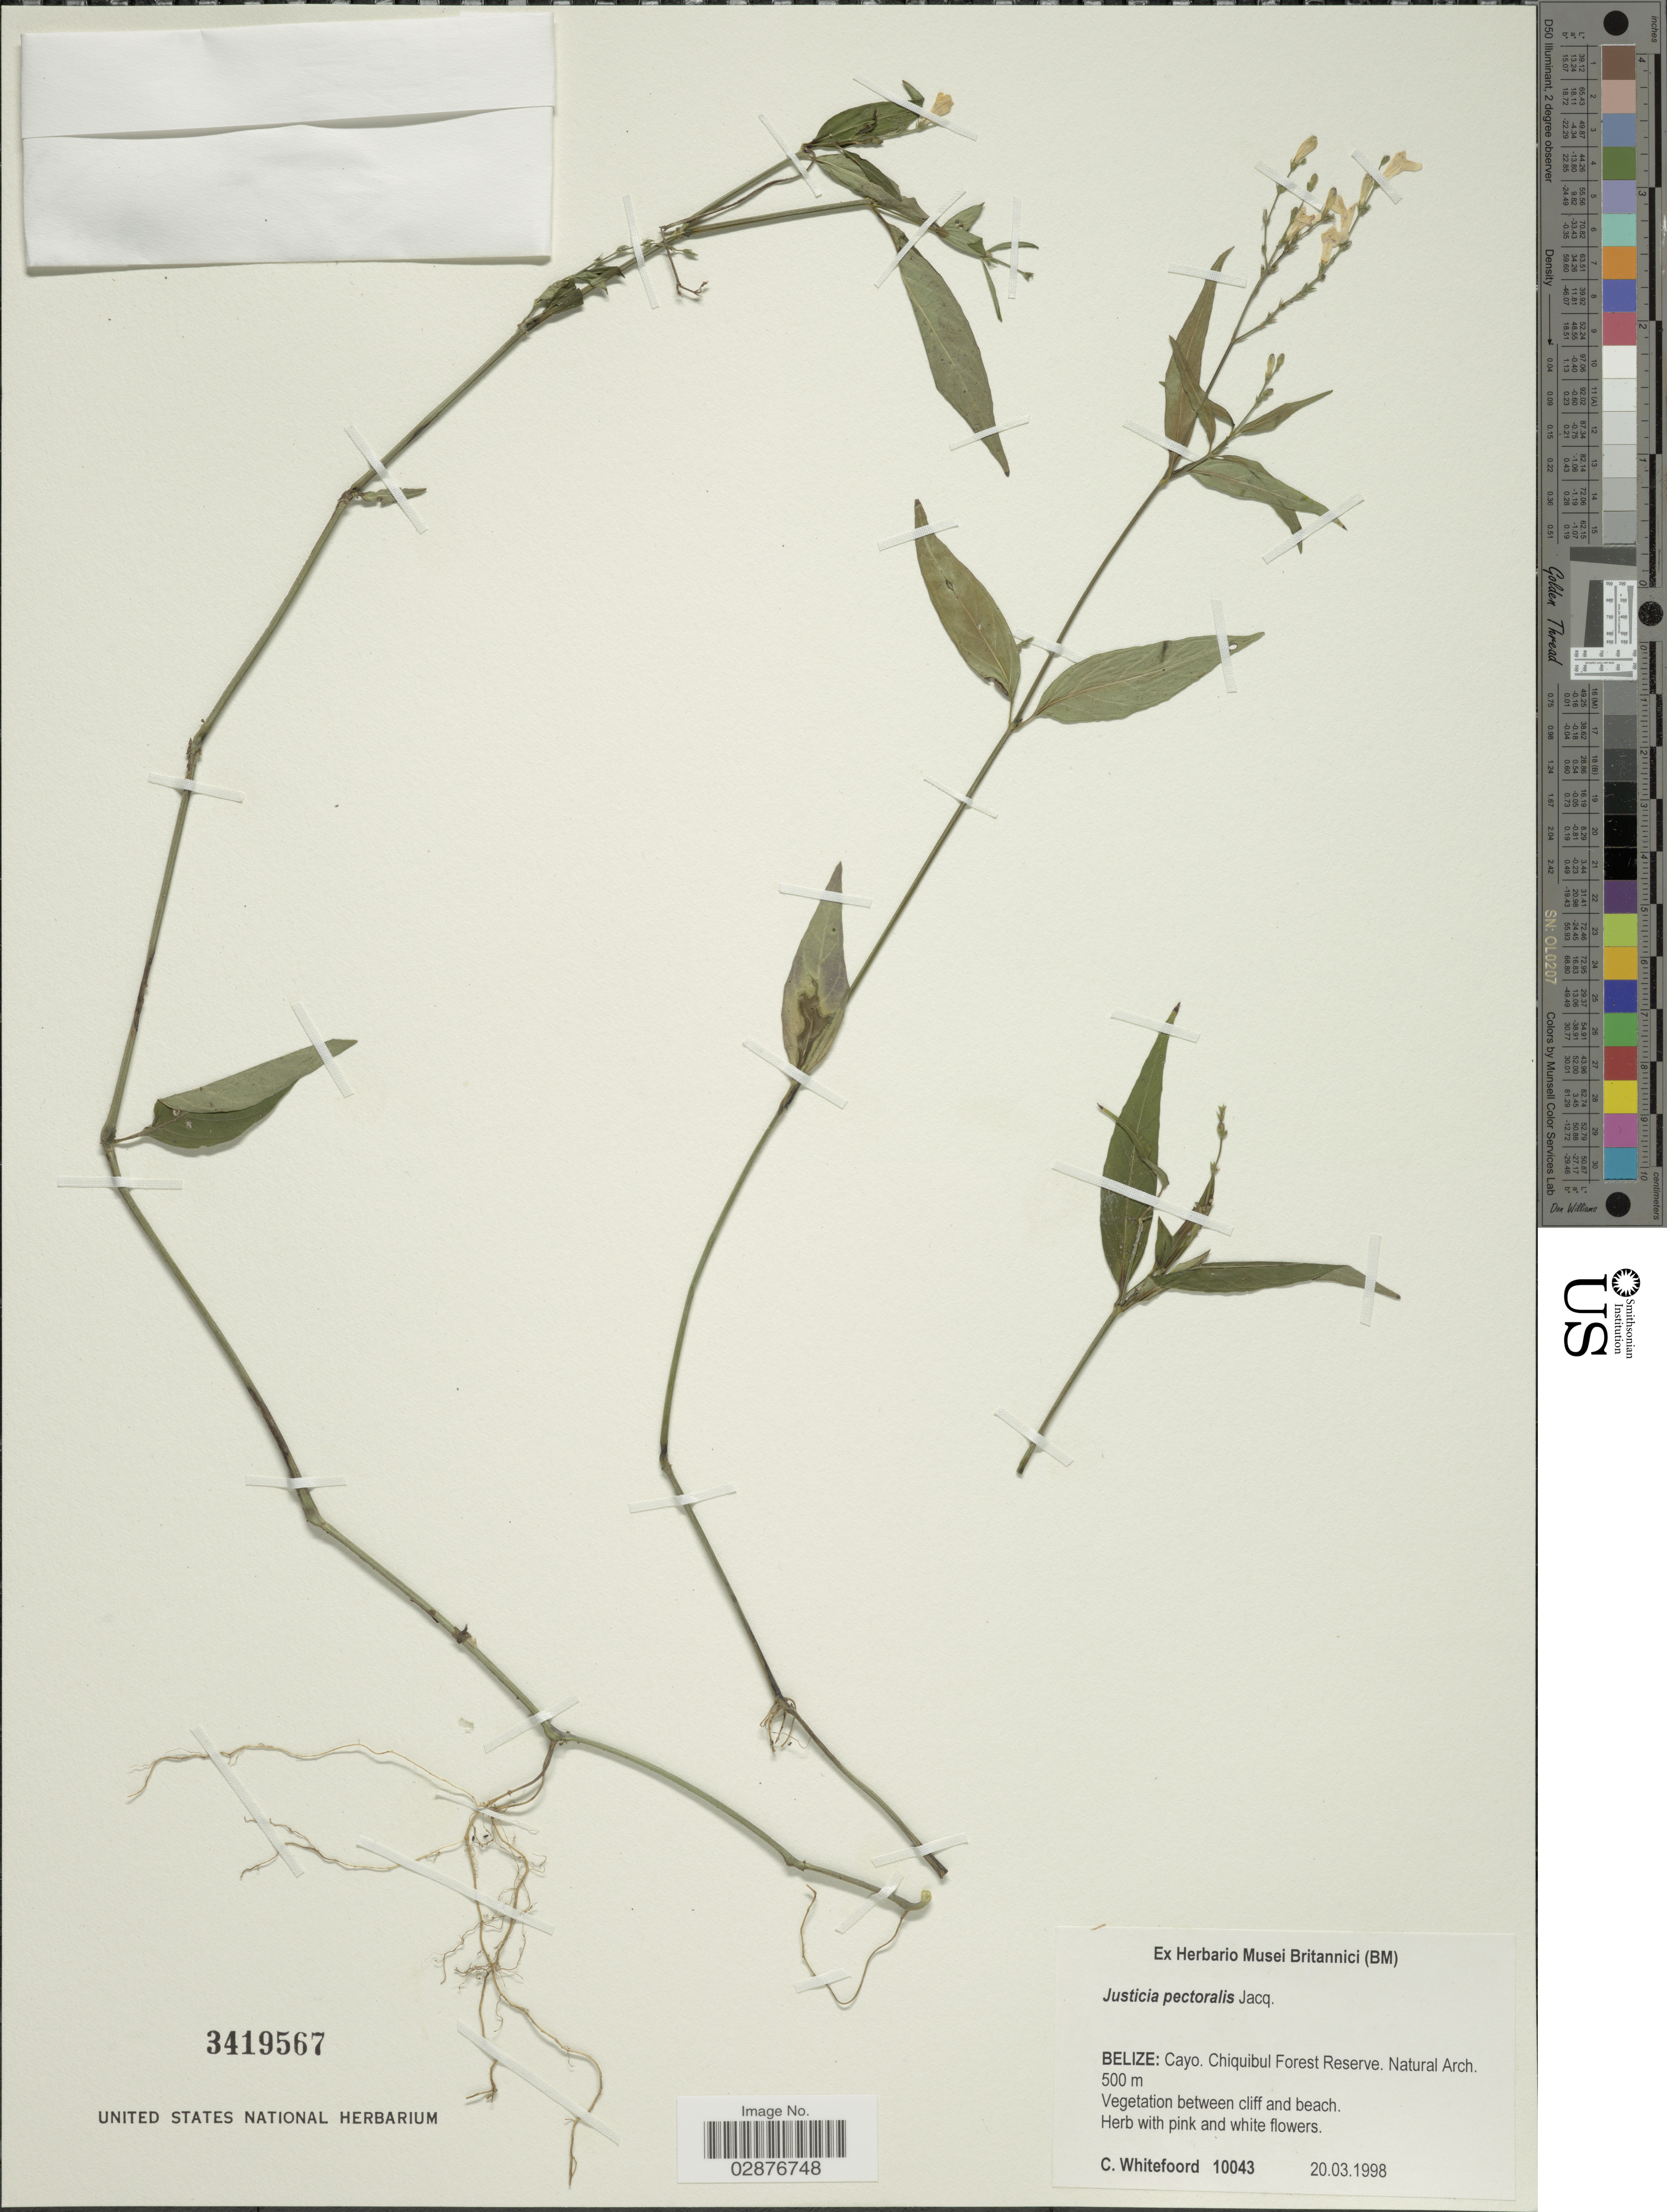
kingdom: Plantae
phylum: Tracheophyta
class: Magnoliopsida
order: Lamiales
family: Acanthaceae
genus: Justicia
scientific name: Justicia pectoralis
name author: Jacq.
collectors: C. Whitefoord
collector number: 10043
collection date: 1998-03-20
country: Belize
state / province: Cayo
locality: Chiquibul Forest Reserve. Natural Arch.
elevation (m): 500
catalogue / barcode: US 3419567